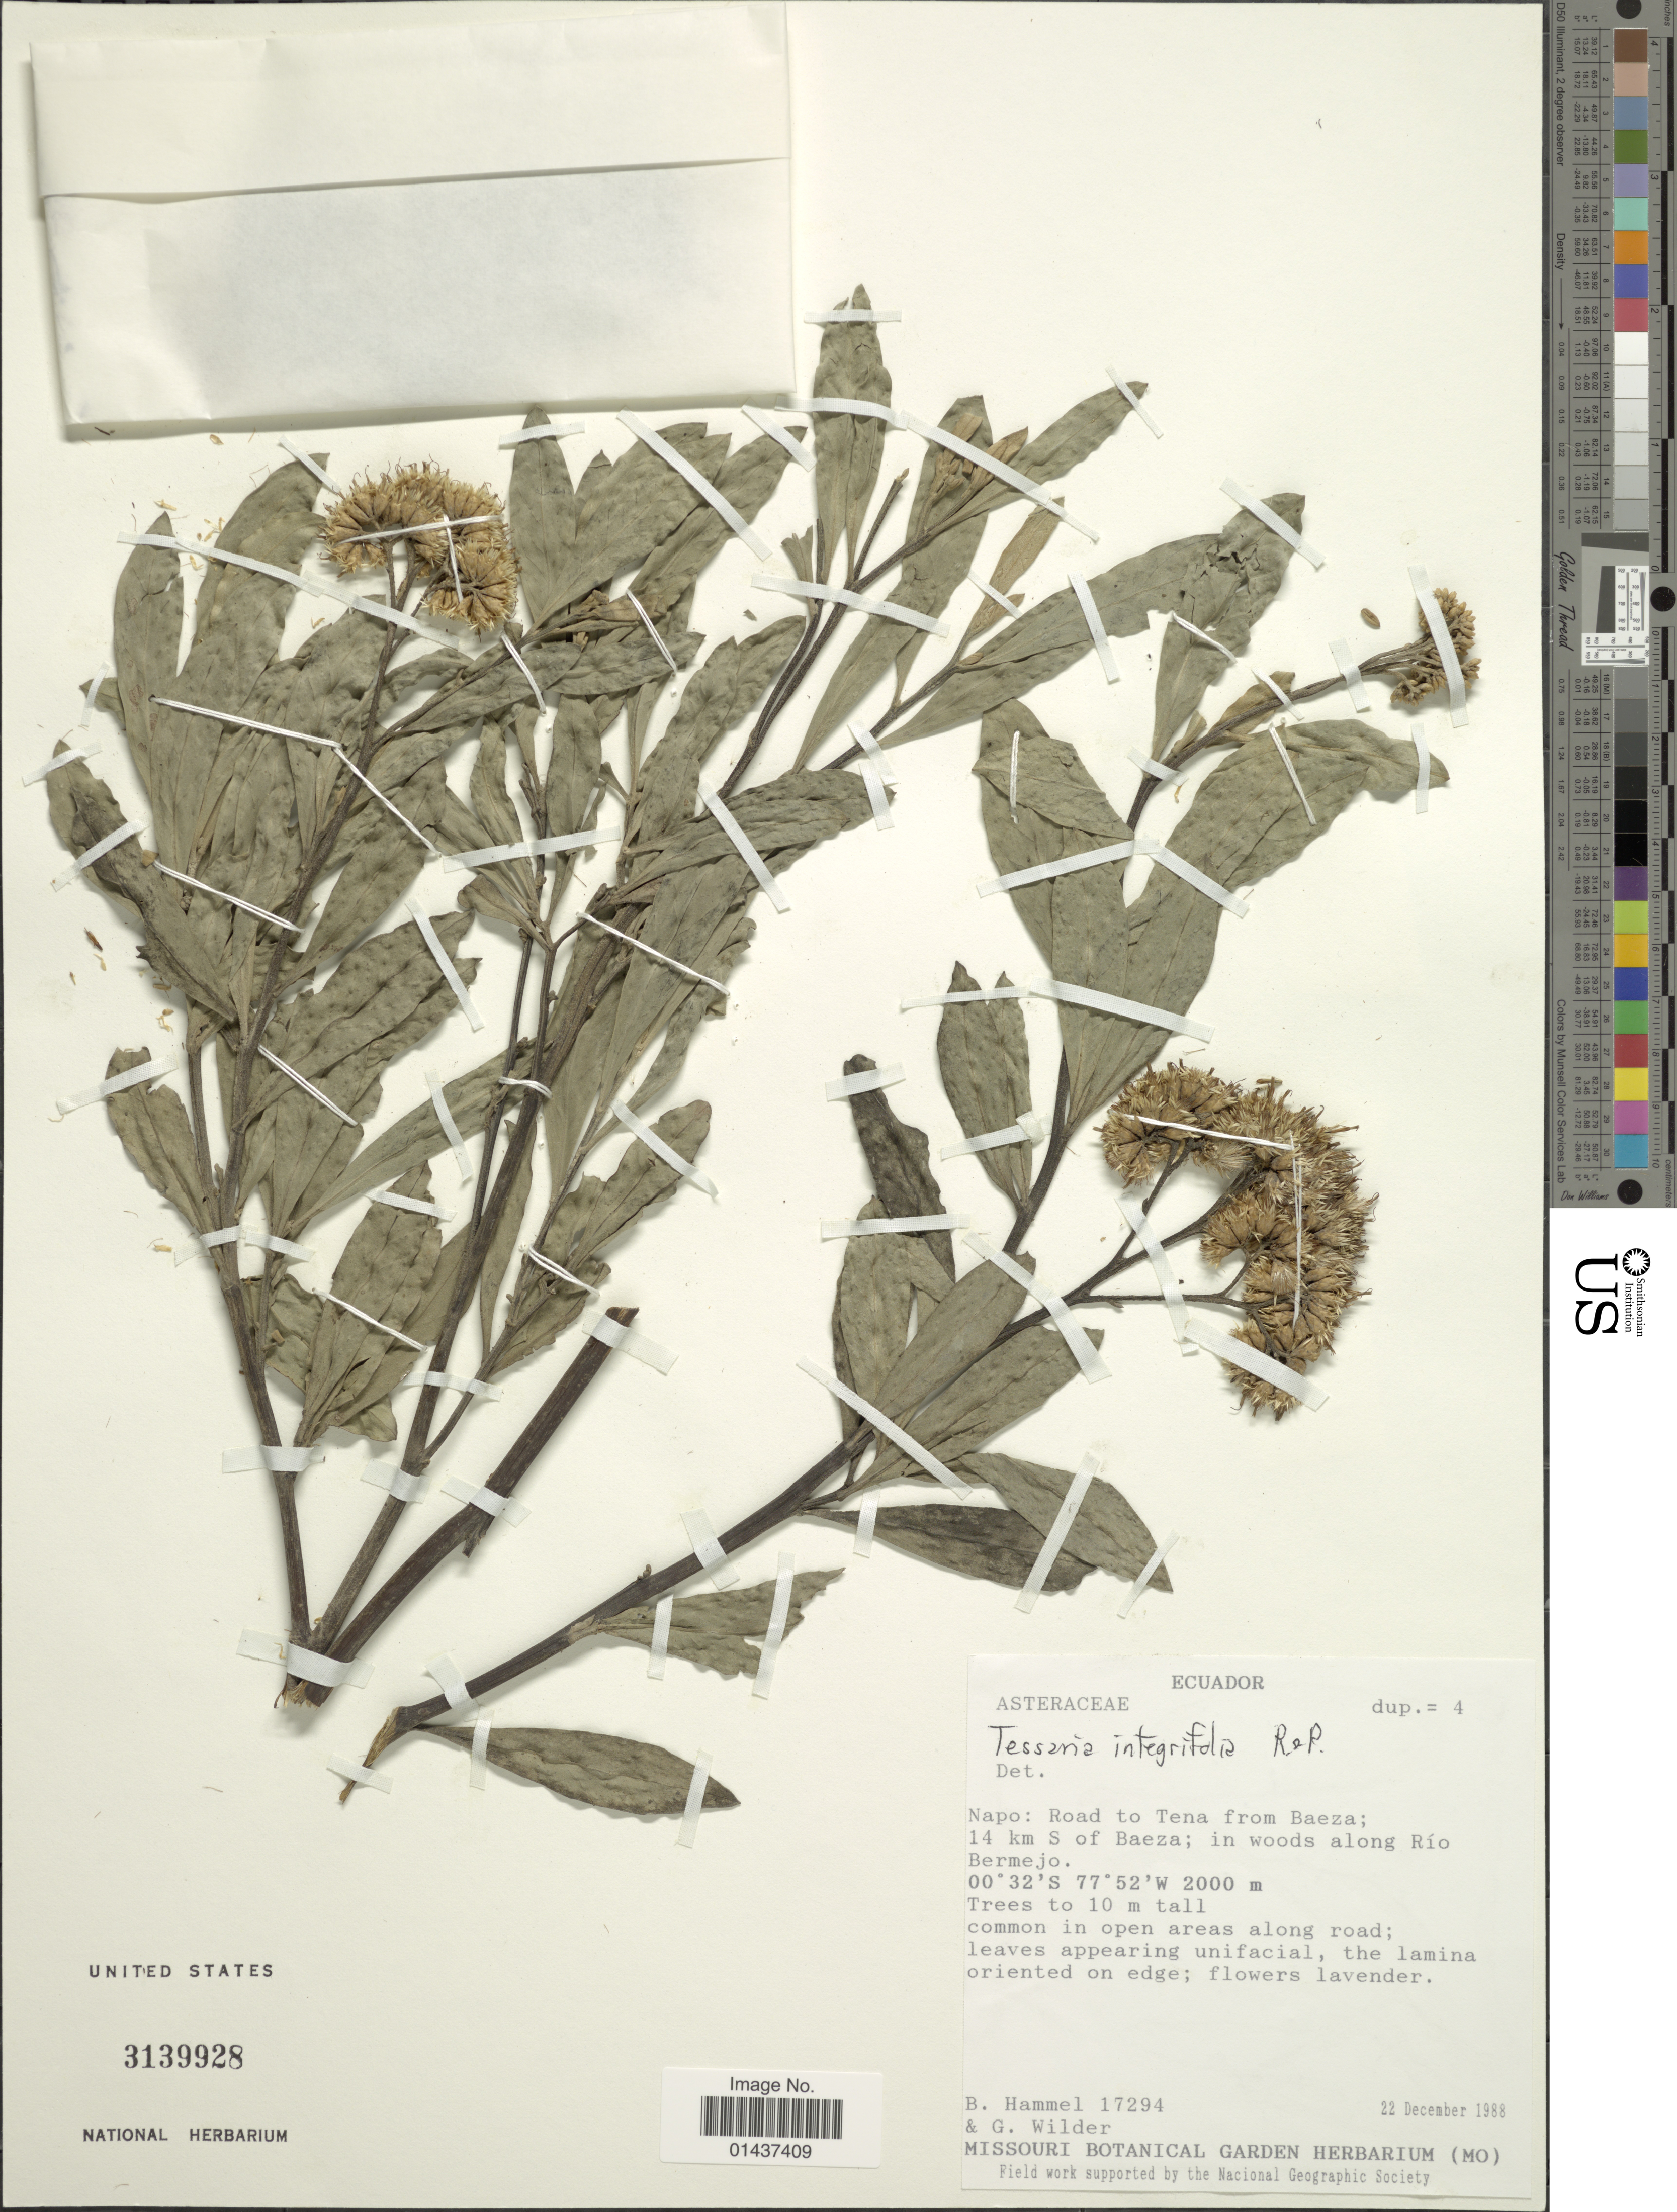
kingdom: Plantae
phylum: Tracheophyta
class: Magnoliopsida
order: Asterales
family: Asteraceae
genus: Tessaria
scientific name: Tessaria integrifolia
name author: Ruiz & Pav.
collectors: B. Hammel & G. Wilder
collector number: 17294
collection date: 1988-12-22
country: Ecuador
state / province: Napo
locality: Road to Tena from Baeza; 14 km S of Baeza; in woods along Río Bermejo; common in open area along road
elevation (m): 2000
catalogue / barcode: US 3139928